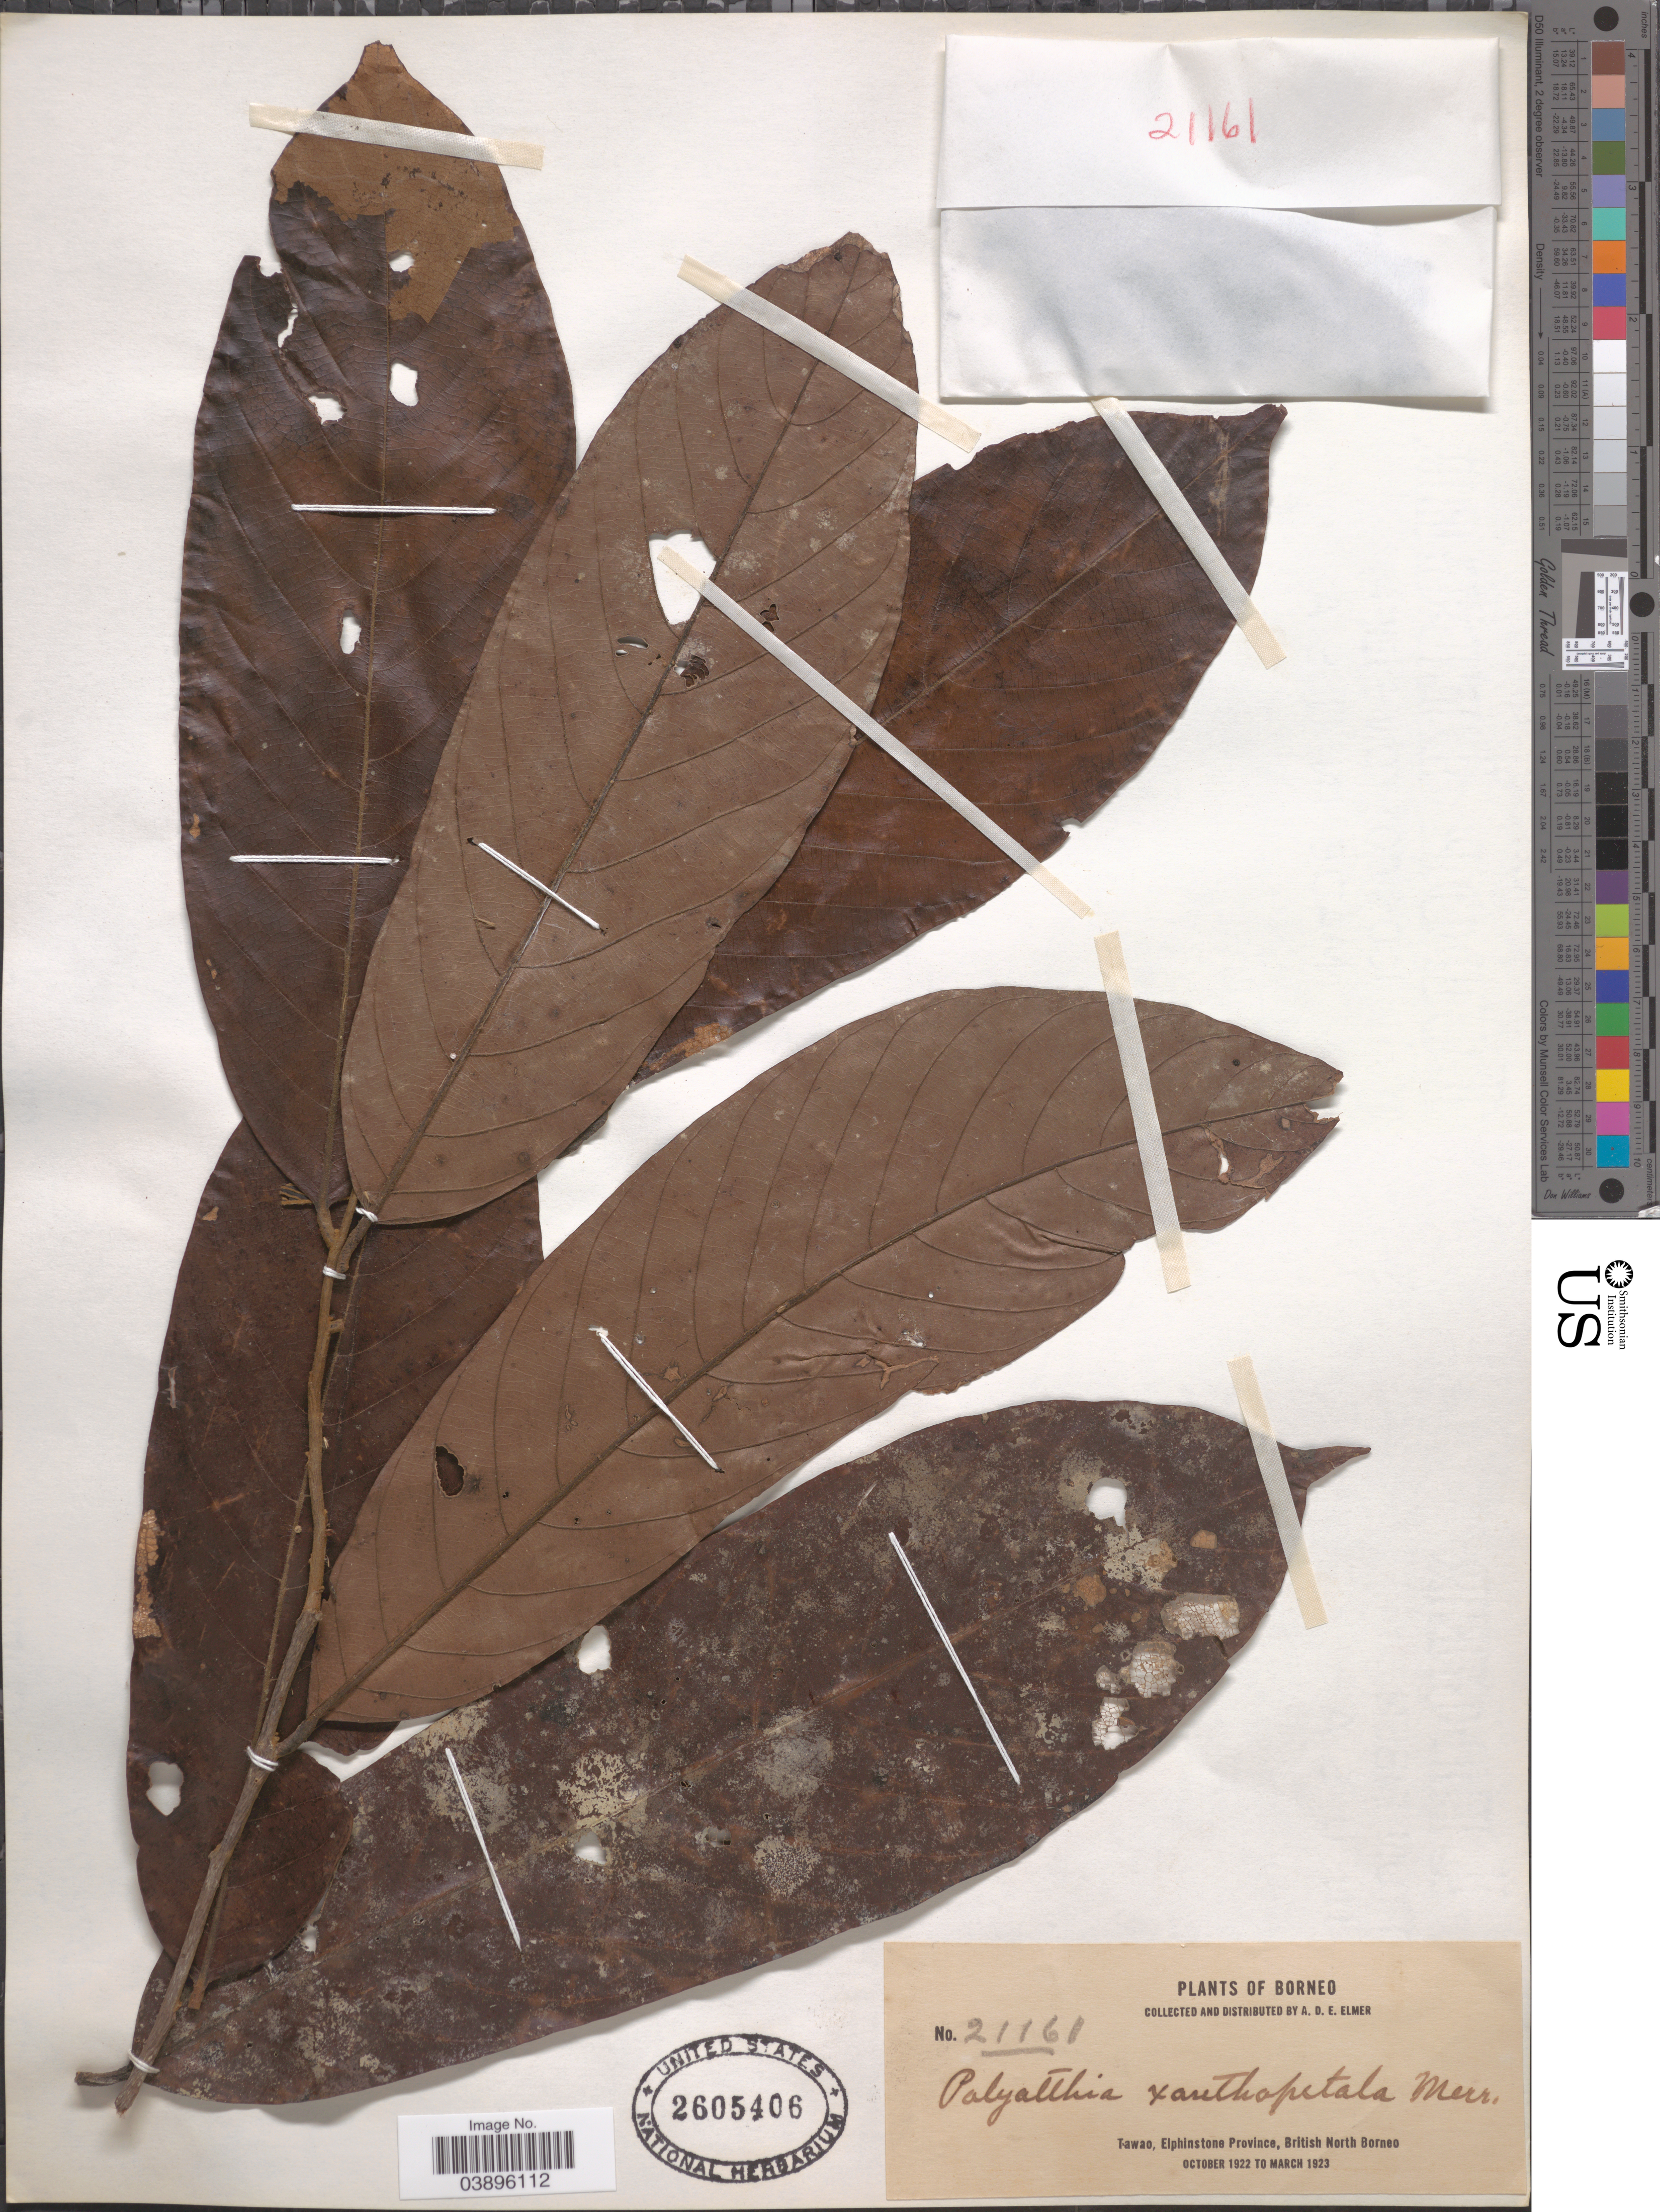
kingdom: Plantae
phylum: Tracheophyta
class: Magnoliopsida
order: Magnoliales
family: Annonaceae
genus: Monoon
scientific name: Monoon xanthopetalum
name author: (Merr.) B. Xue & R.M.K. Saunders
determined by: Wagner, W. L., (BOT), Smithsonian Institution - National Museum of Natural History (UNITED STATES)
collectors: A. D. E. Elmer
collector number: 21161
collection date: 1922-10/1923-03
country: Malaysia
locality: Borneo. Tawao, Elphinstone Province, British North Borneo.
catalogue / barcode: US 2605406